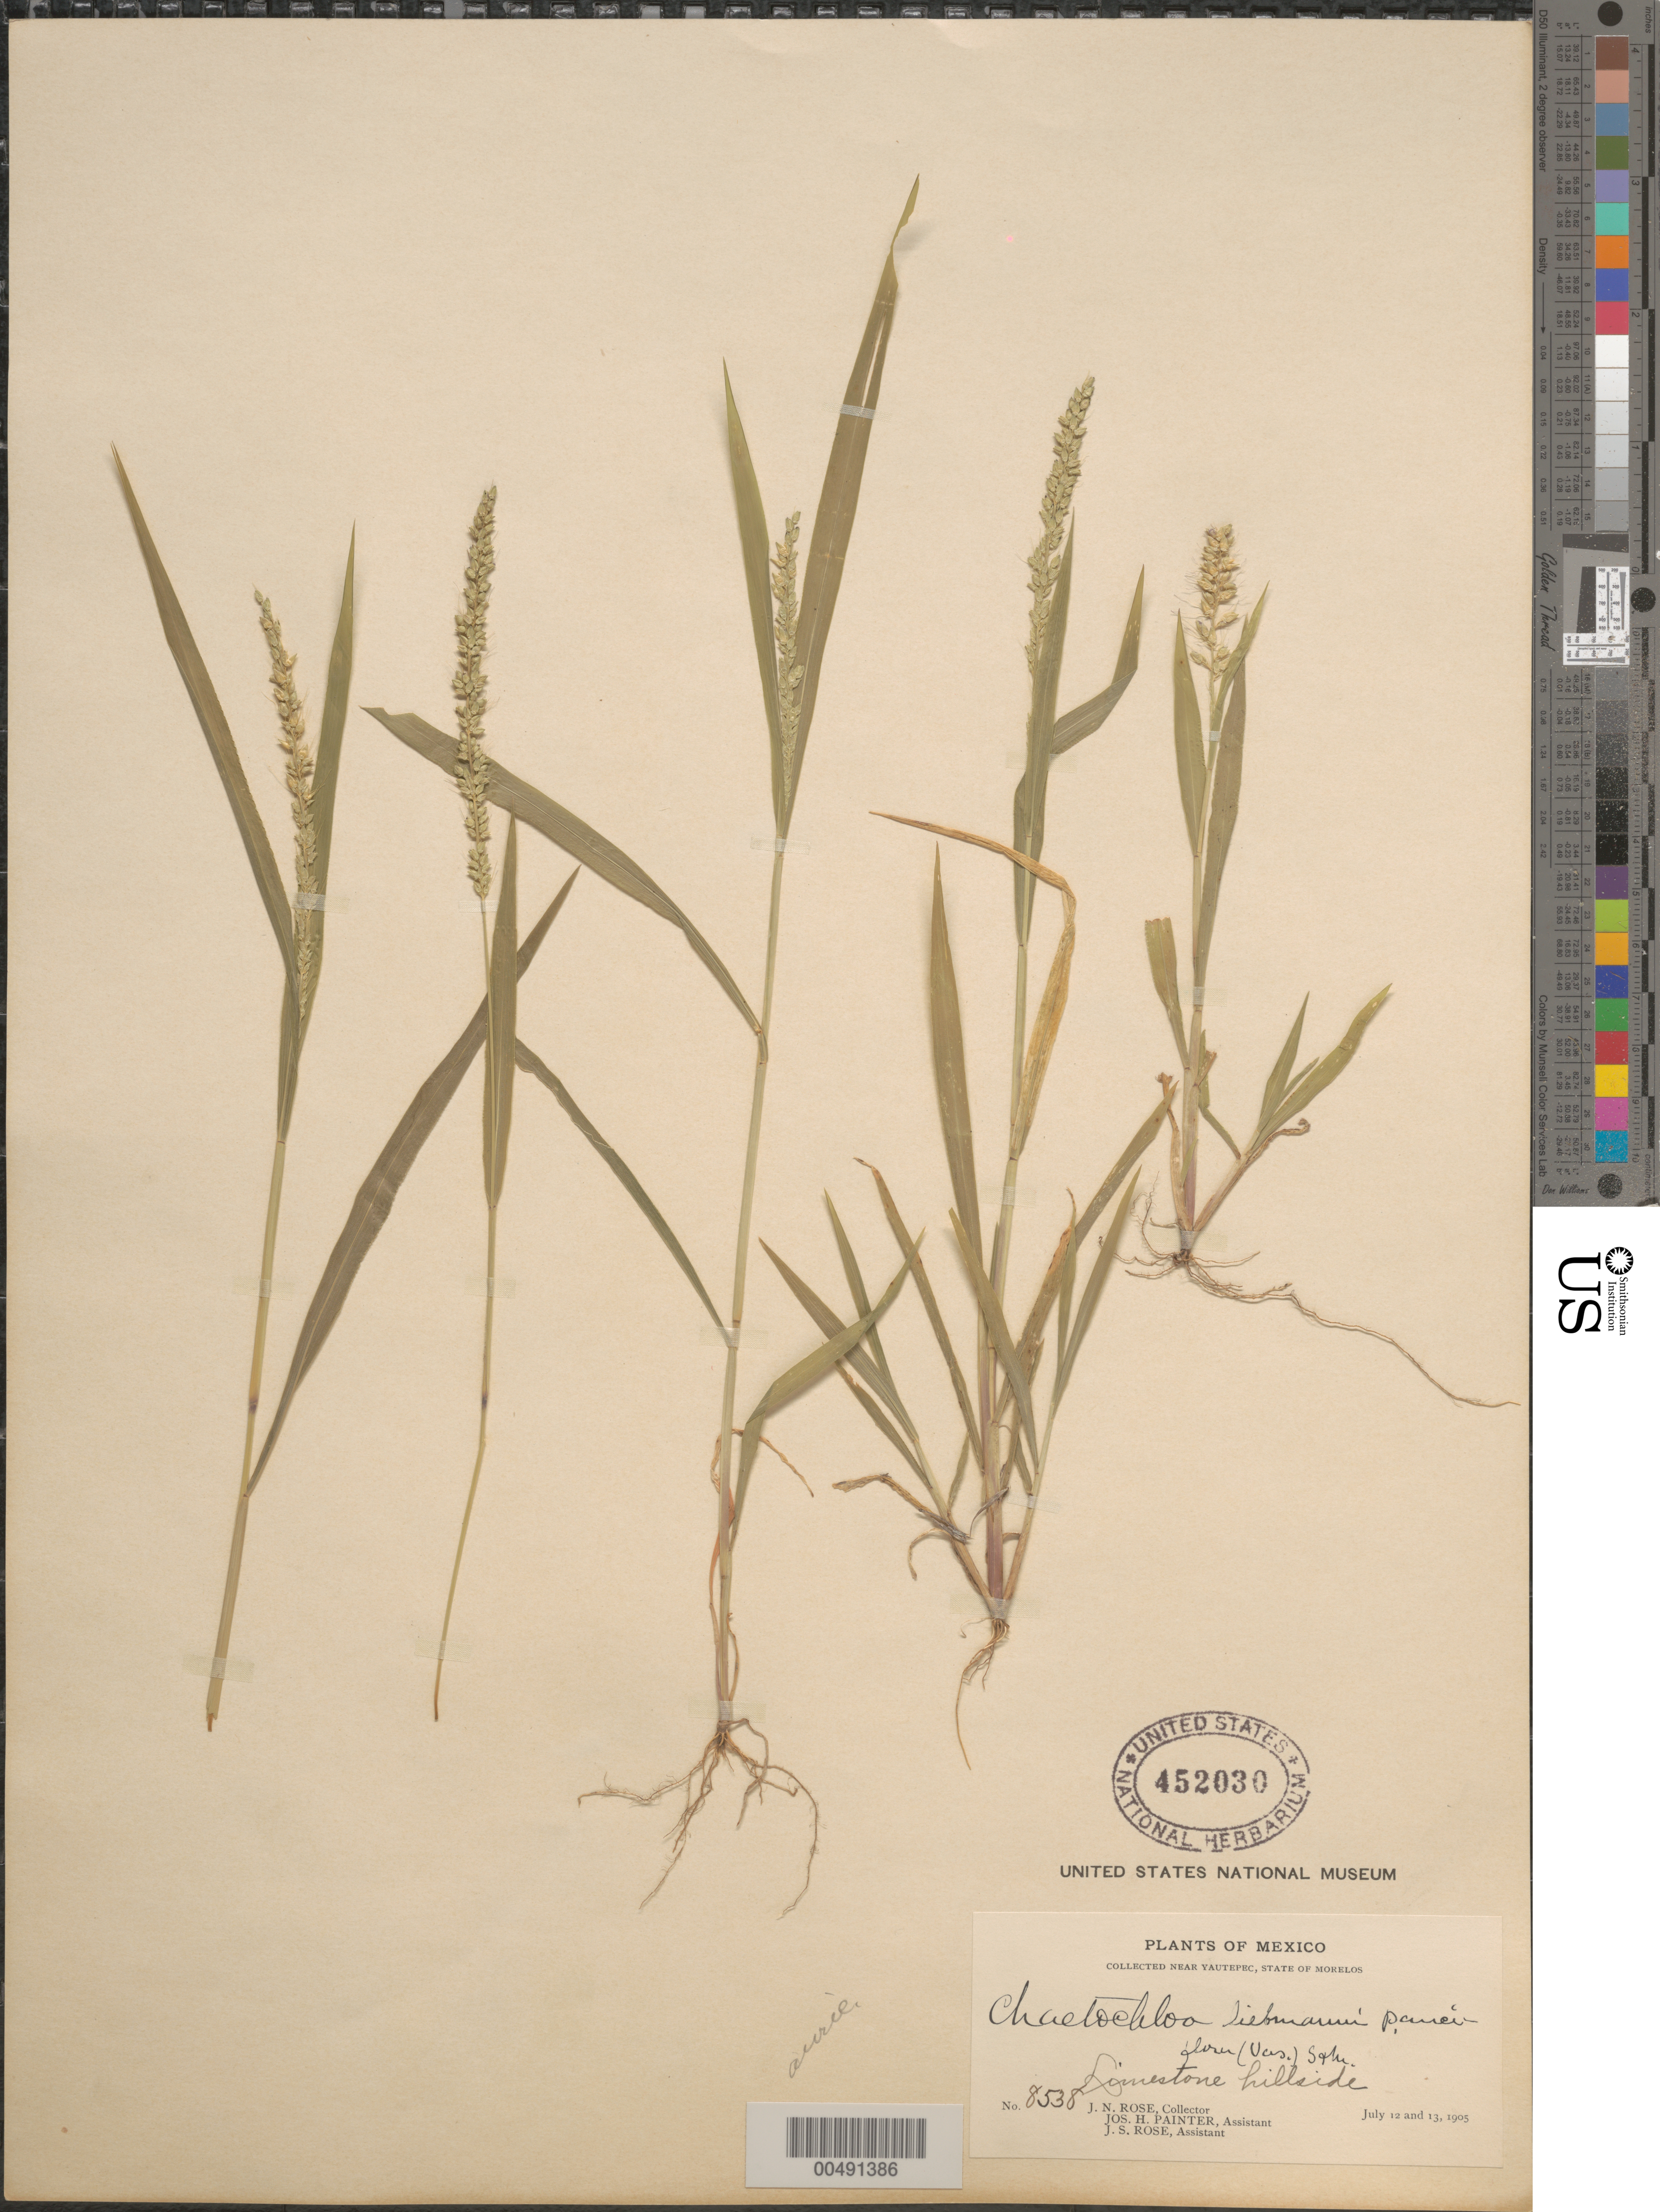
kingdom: Plantae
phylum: Tracheophyta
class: Liliopsida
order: Poales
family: Poaceae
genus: Setariopsis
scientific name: Setariopsis auriculata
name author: (E. Fourn.) Scribn.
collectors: J. N. Rose, J. H. Painter & J. S. Rose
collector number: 8538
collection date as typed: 12 Jul 1905 and 13 Jul 1905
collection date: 1905-07-12,1905-07-13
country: Mexico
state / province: Morelos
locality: Near Yautepec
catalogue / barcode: US 452030